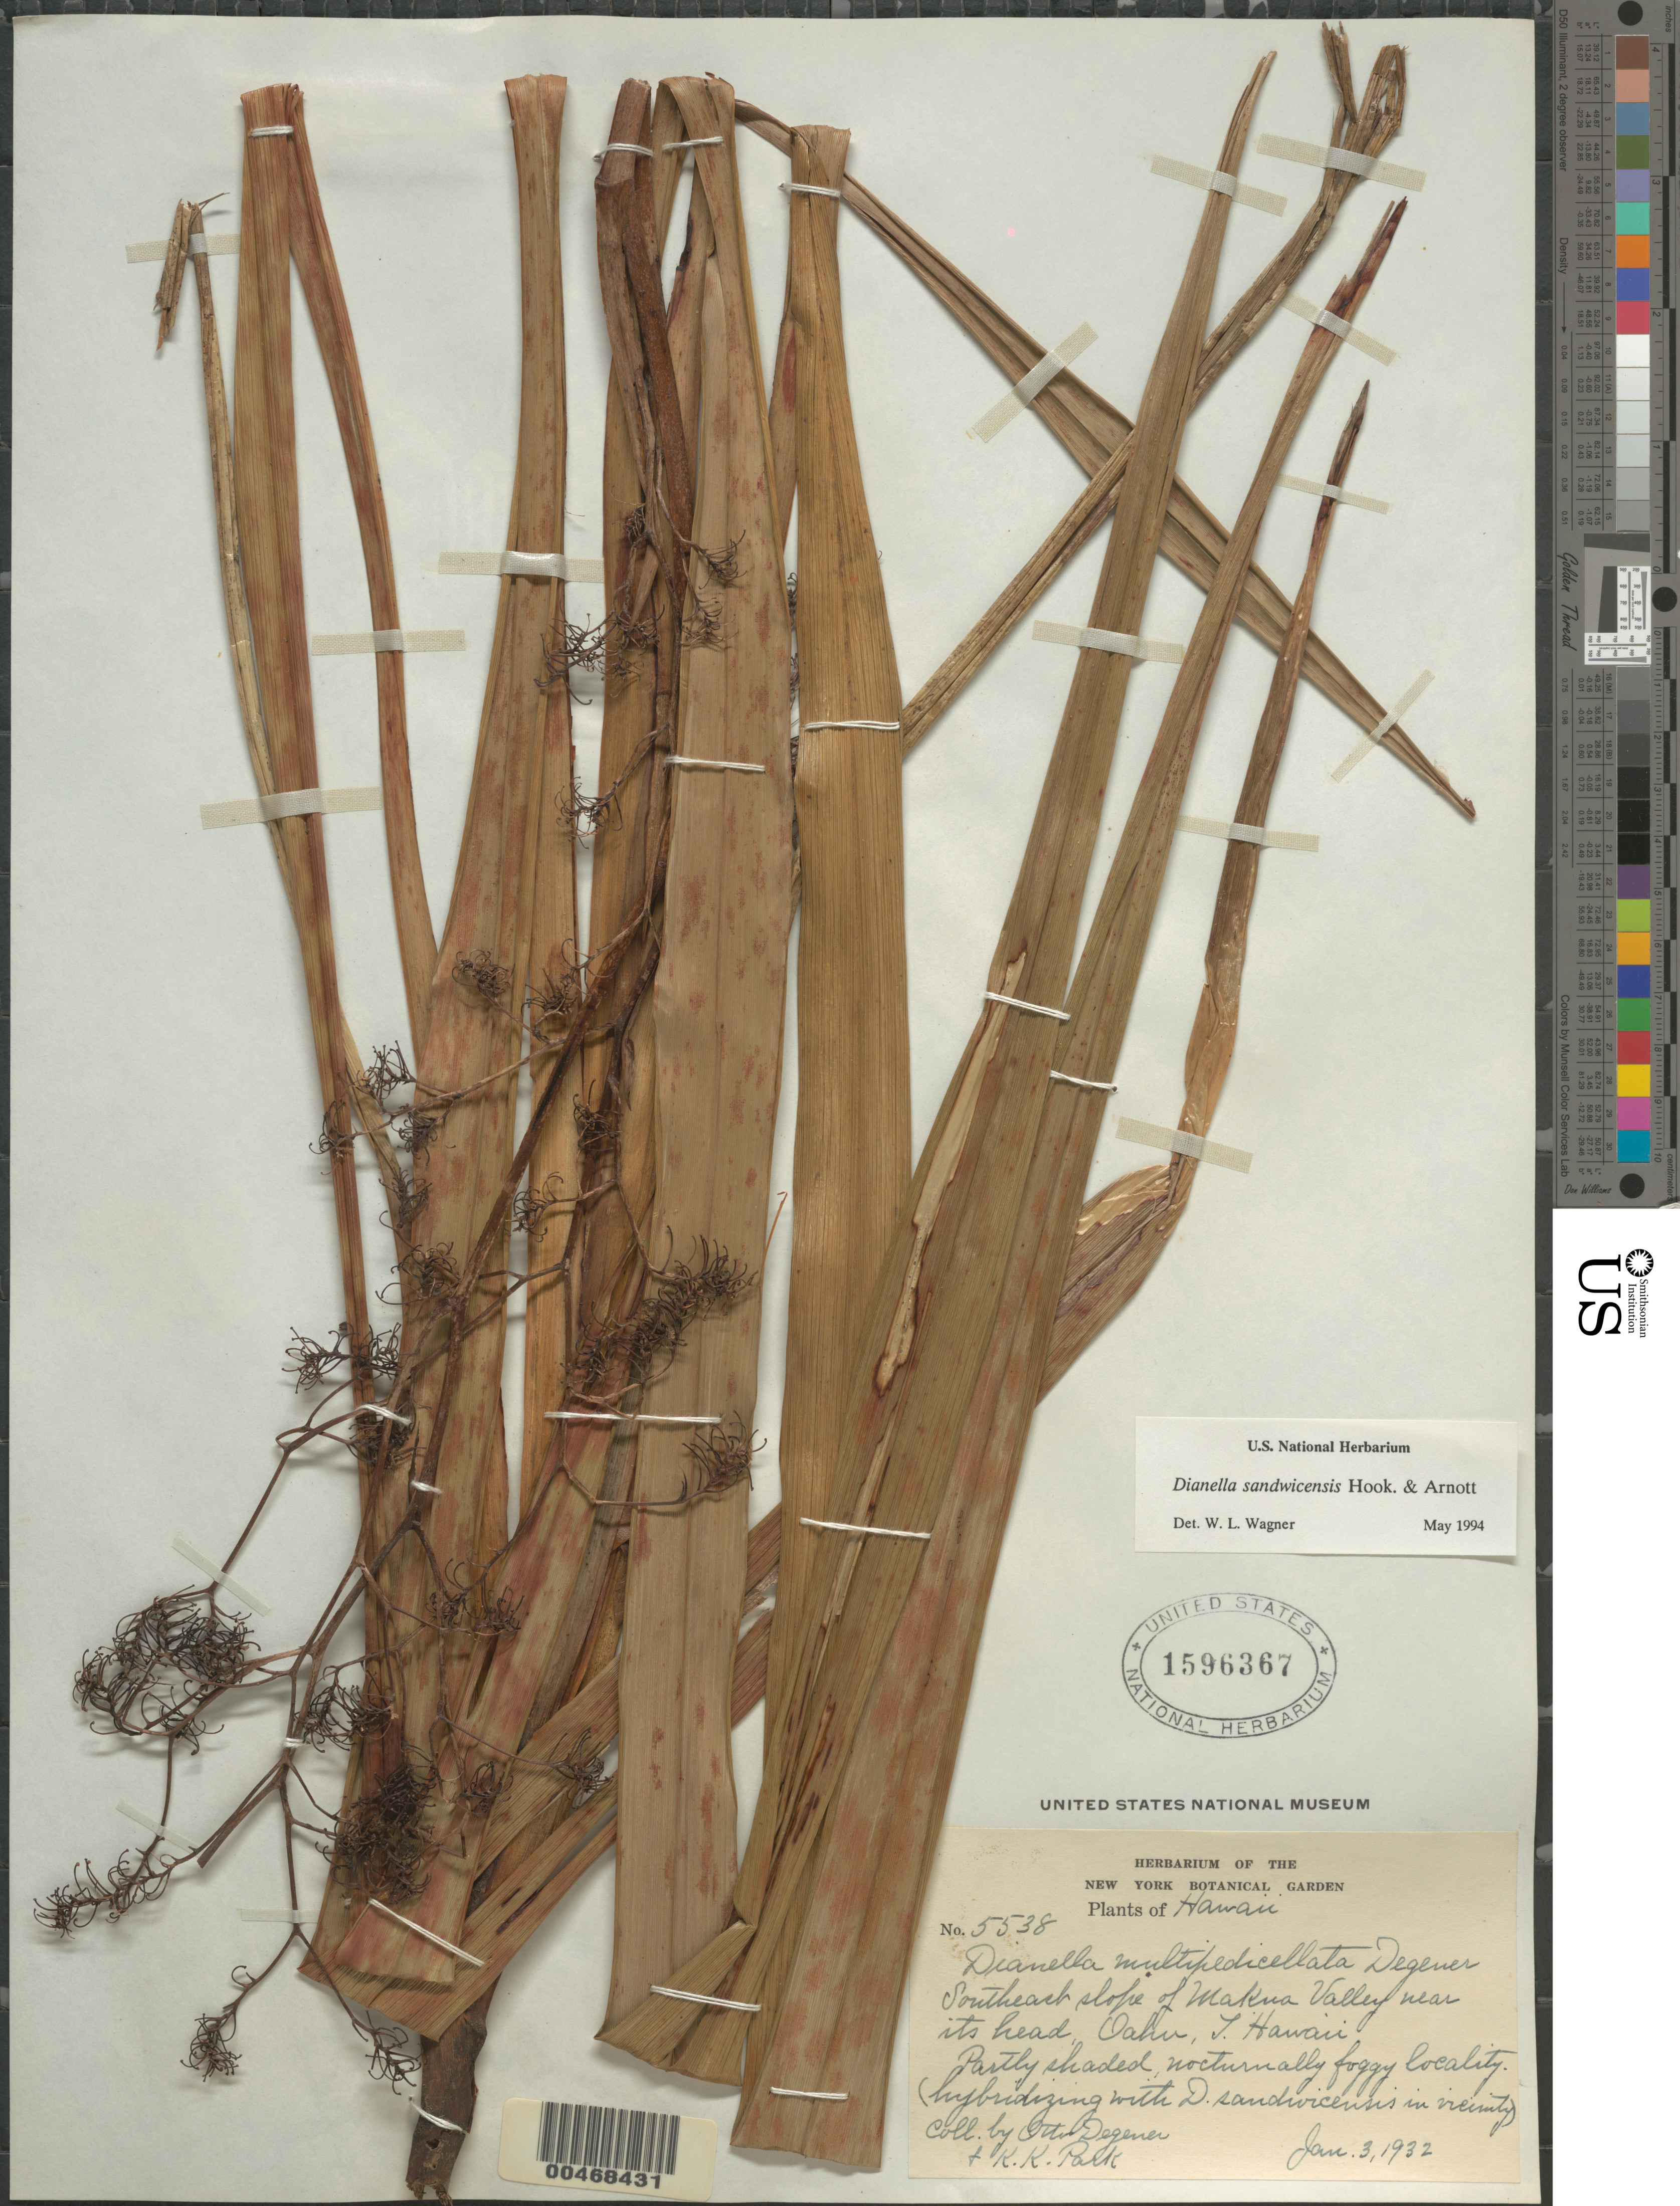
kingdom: Plantae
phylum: Tracheophyta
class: Liliopsida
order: Asparagales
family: Asphodelaceae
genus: Dianella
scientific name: Dianella sandwicensis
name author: Hook. & Arn.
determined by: Wagner, W. L., (BOT), Smithsonian Institution - National Museum of Natural History (UNITED STATES)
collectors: O. Degener & K. Park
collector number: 5538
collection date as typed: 3 Jan 1932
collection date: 1932-01-03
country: United States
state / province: Hawaii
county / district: Honolulu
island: Oahu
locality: SE slope of Makua Valley near its head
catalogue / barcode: US 1596367